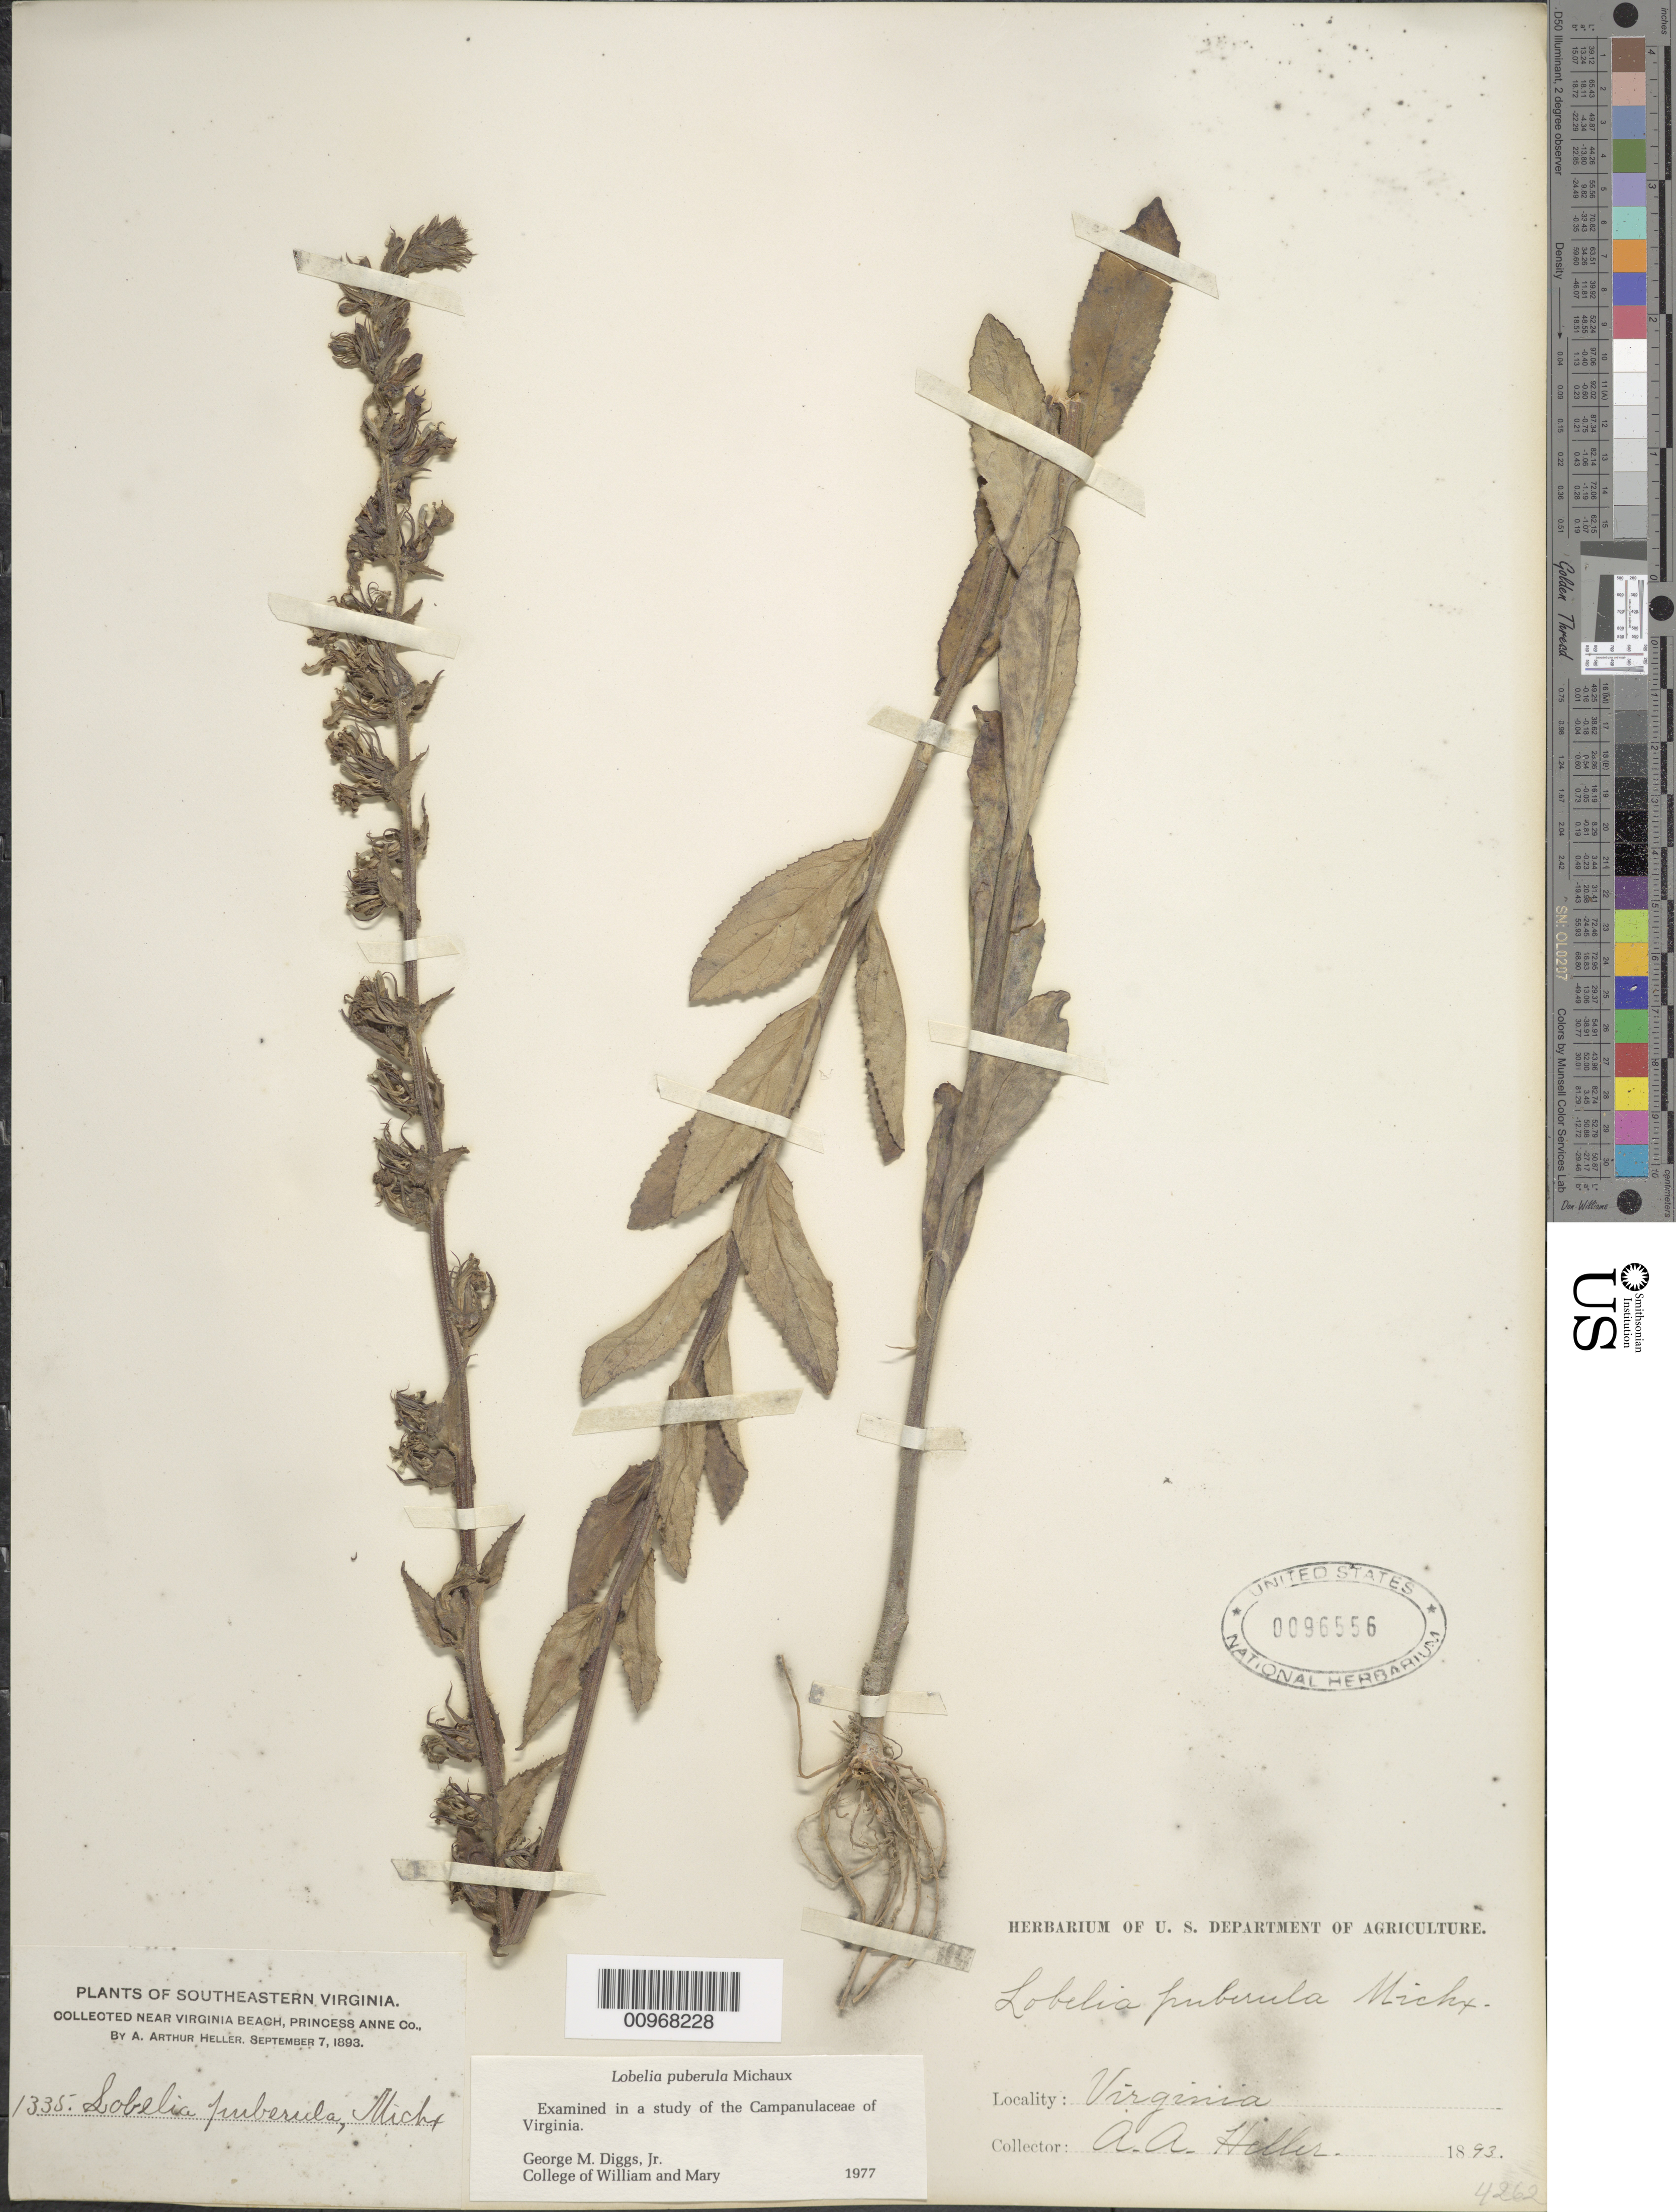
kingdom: Plantae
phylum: Tracheophyta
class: Magnoliopsida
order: Asterales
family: Campanulaceae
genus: Lobelia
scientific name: Lobelia puberula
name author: Michx.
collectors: A. A. Heller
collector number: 1335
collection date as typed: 07 Sep 1893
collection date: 1893-09-07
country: United States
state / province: Virginia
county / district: City of Virginia Beach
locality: Near Virginia Beach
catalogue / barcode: US 96556